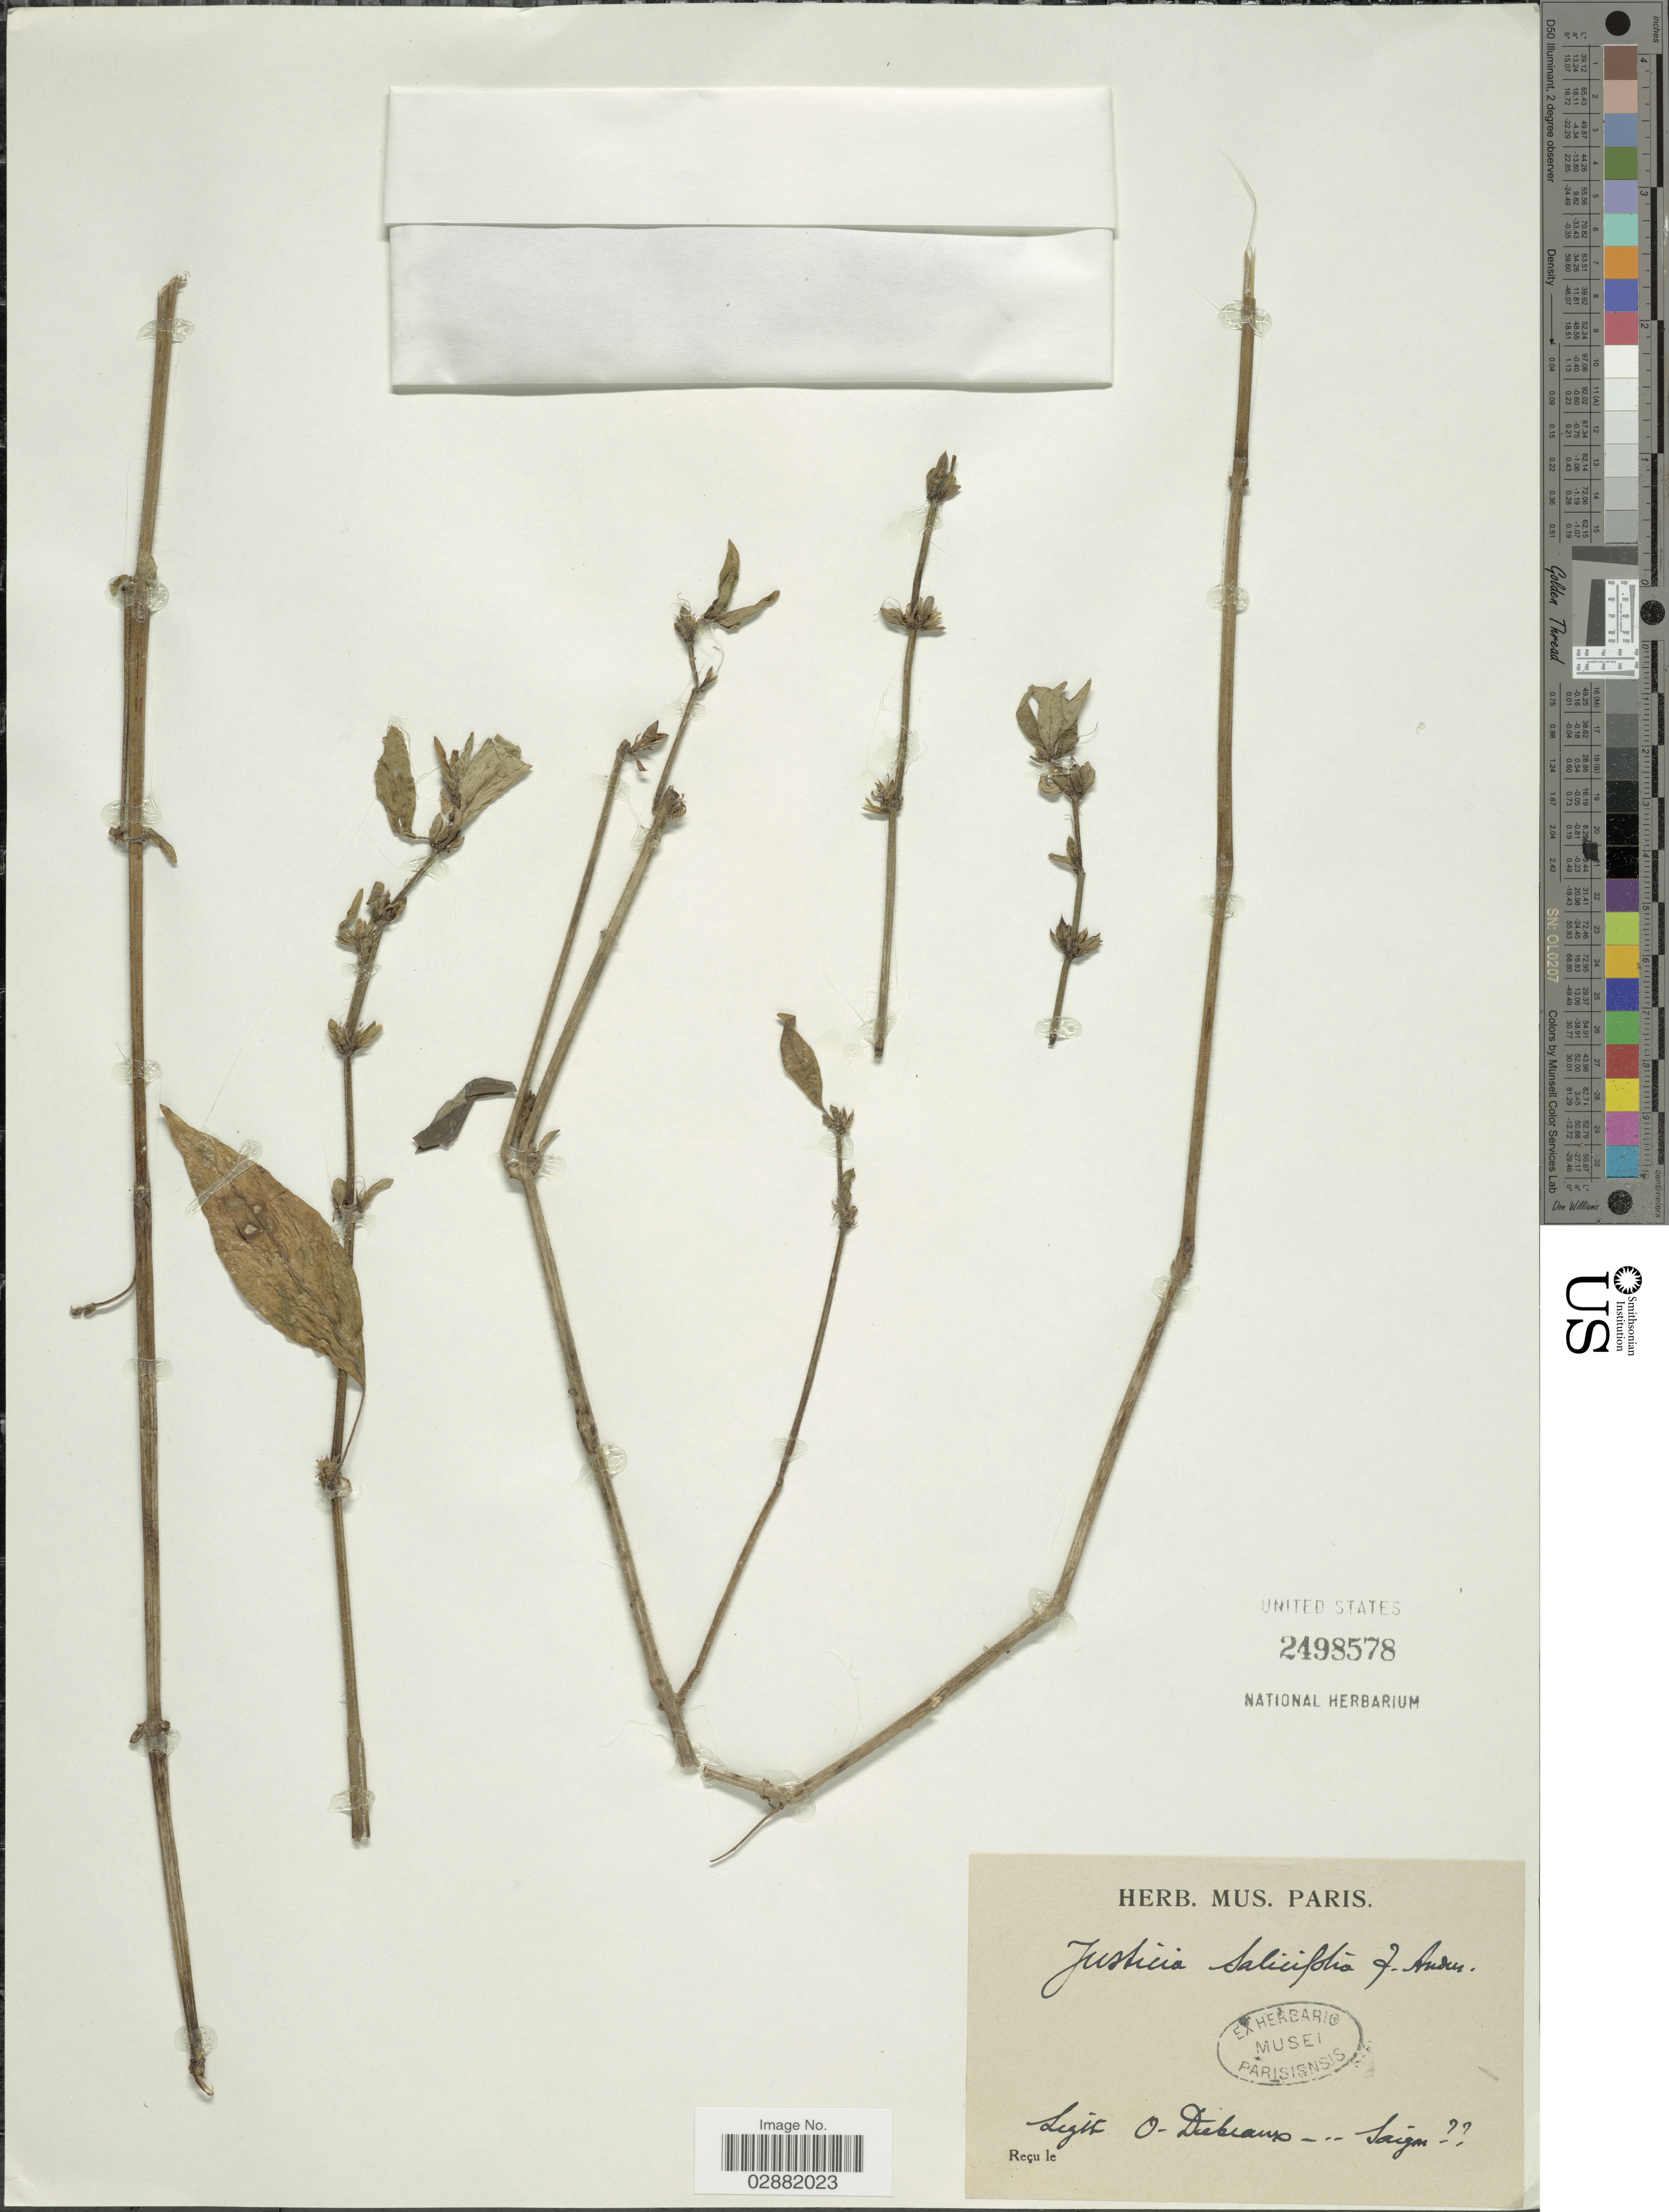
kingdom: Plantae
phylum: Tracheophyta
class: Magnoliopsida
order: Lamiales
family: Acanthaceae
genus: Justicia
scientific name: Justicia salicifolia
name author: T. Anderson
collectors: O. Debeaux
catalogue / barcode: US 2498578